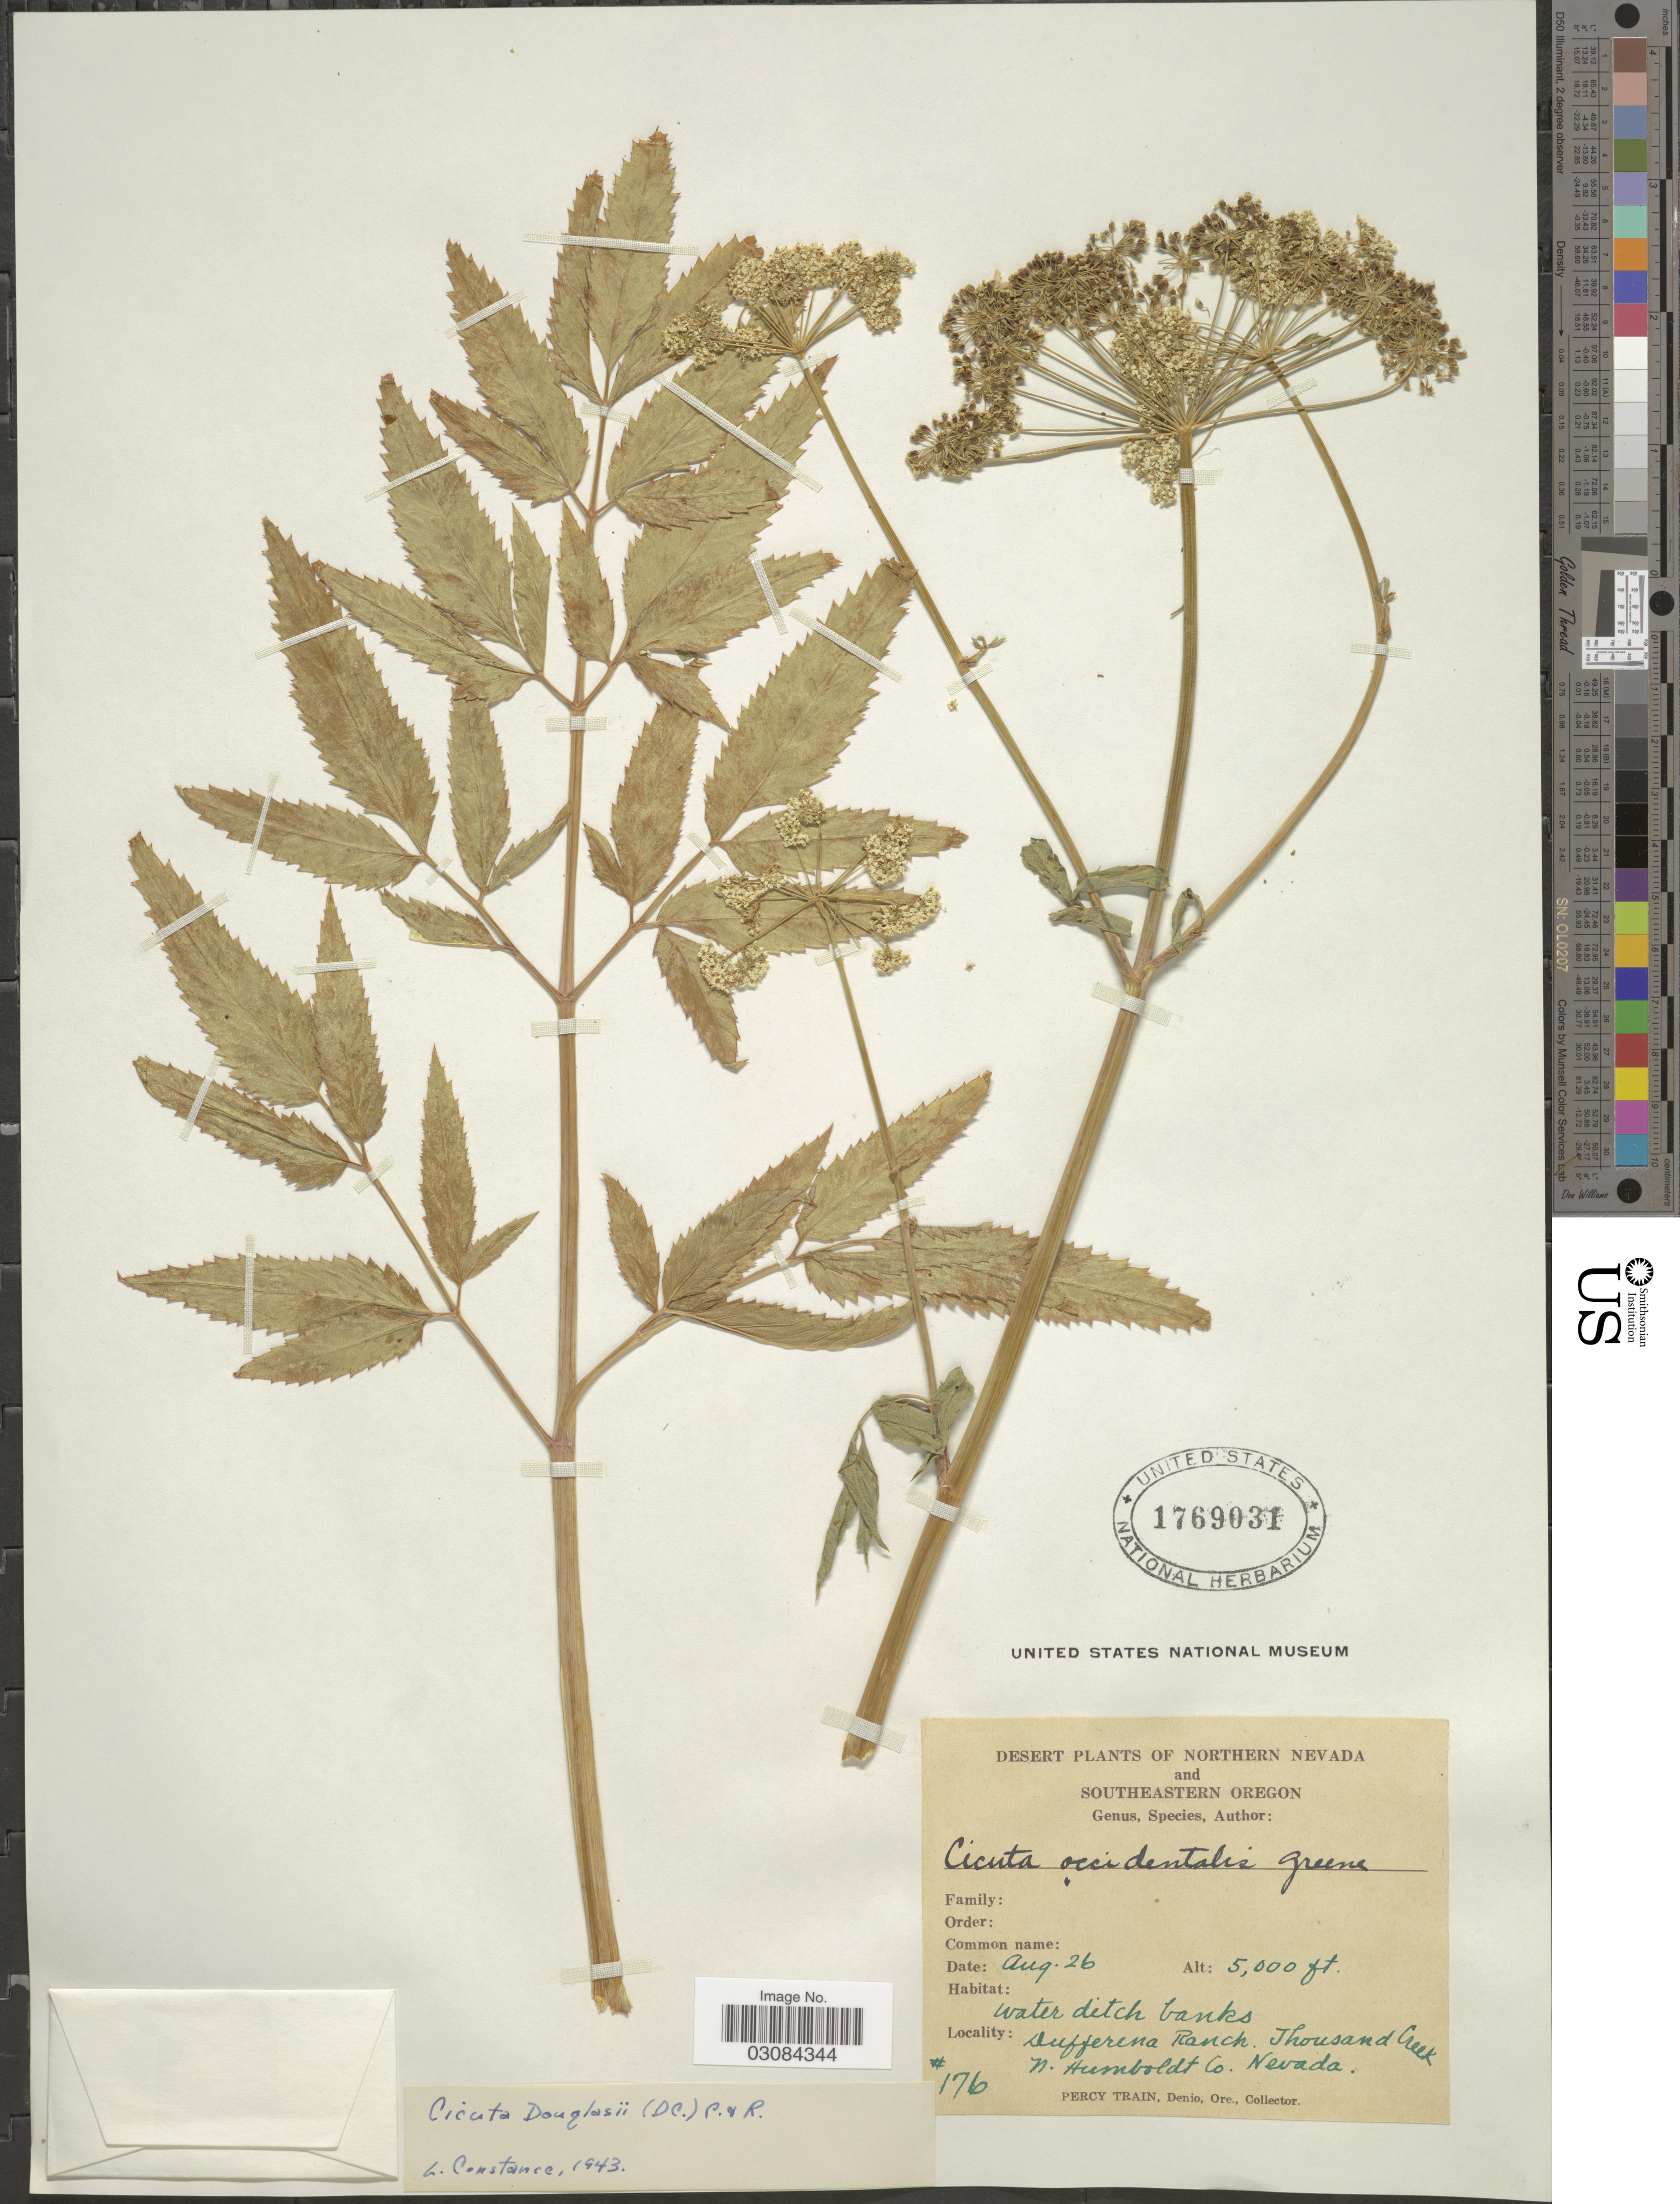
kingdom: Plantae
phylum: Tracheophyta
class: Magnoliopsida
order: Apiales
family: Apiaceae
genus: Cicuta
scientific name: Cicuta douglasii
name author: (DC.) J.M. Coult. & Rose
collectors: P. Train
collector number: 176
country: United States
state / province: Nevada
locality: Northern Nevada. Water ditch banks. Dufferena Ranch. Thousand Creek N. Humboldt Co.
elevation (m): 1524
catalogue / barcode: US 1769031